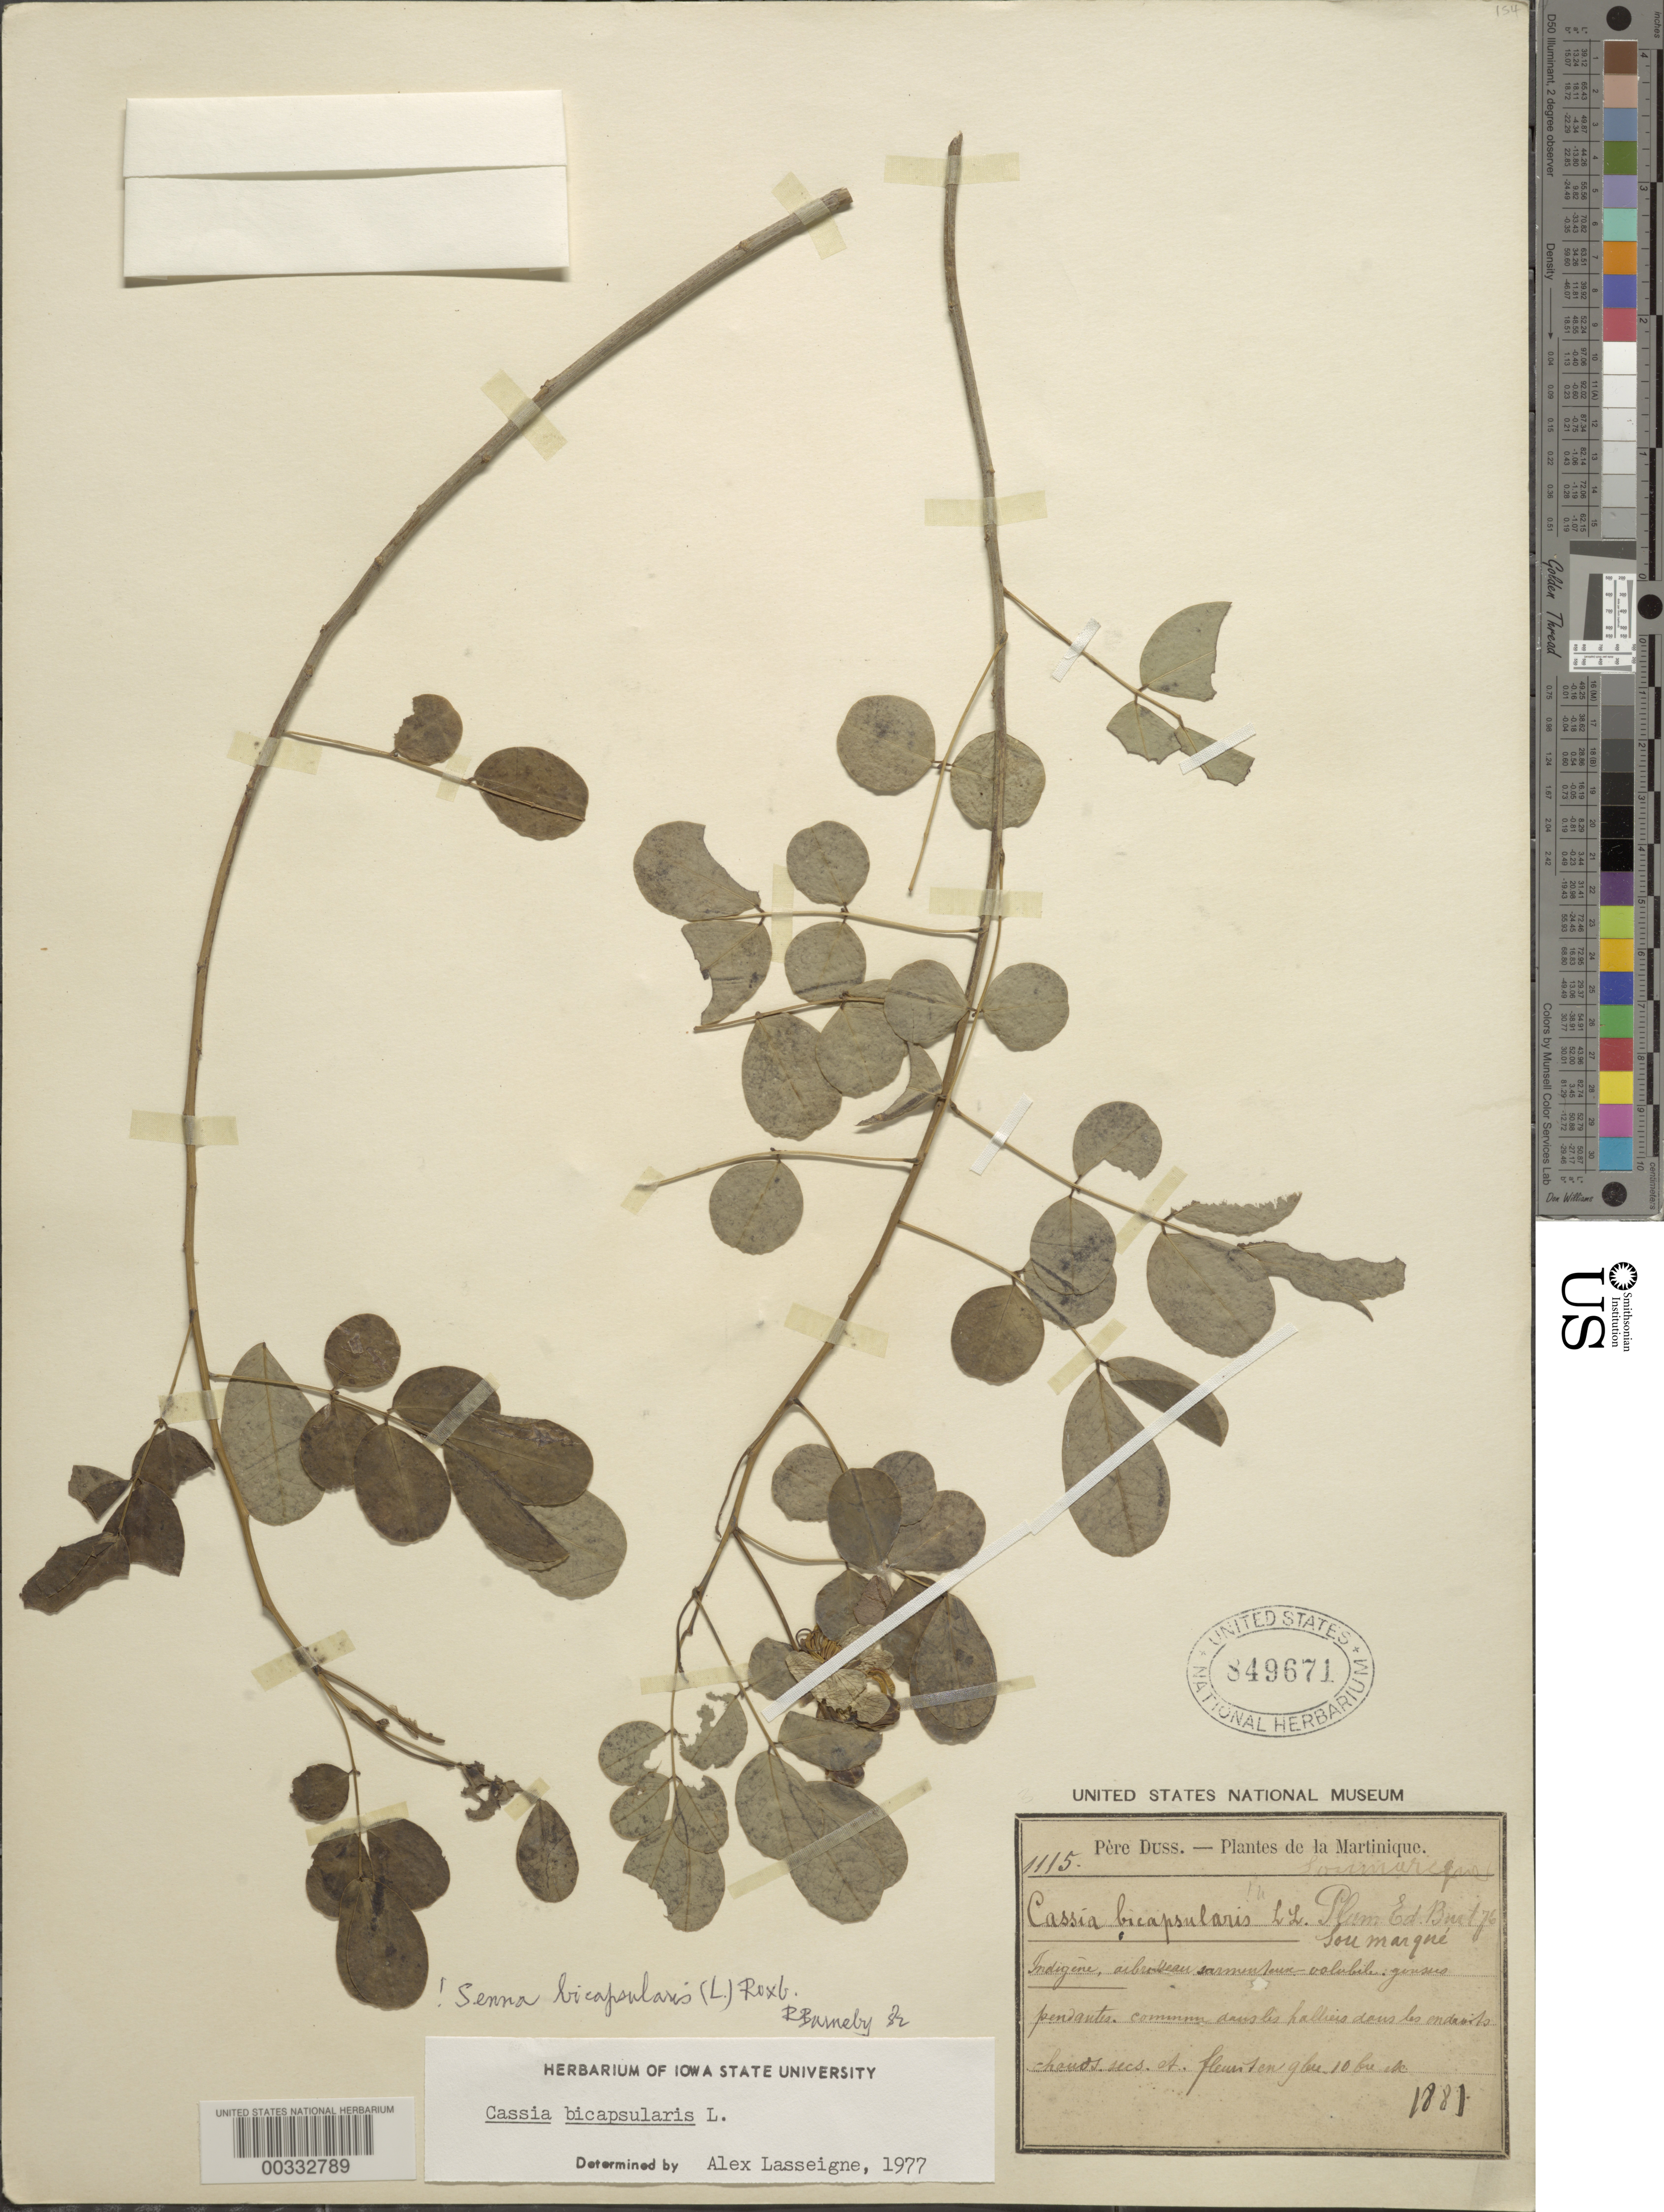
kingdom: Plantae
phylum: Tracheophyta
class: Magnoliopsida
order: Fabales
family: Fabaceae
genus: Senna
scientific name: Senna bicapsularis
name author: (L.) Roxb.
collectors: Père Duss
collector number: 1115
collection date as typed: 1881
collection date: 1881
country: Martinique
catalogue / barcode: US 849671